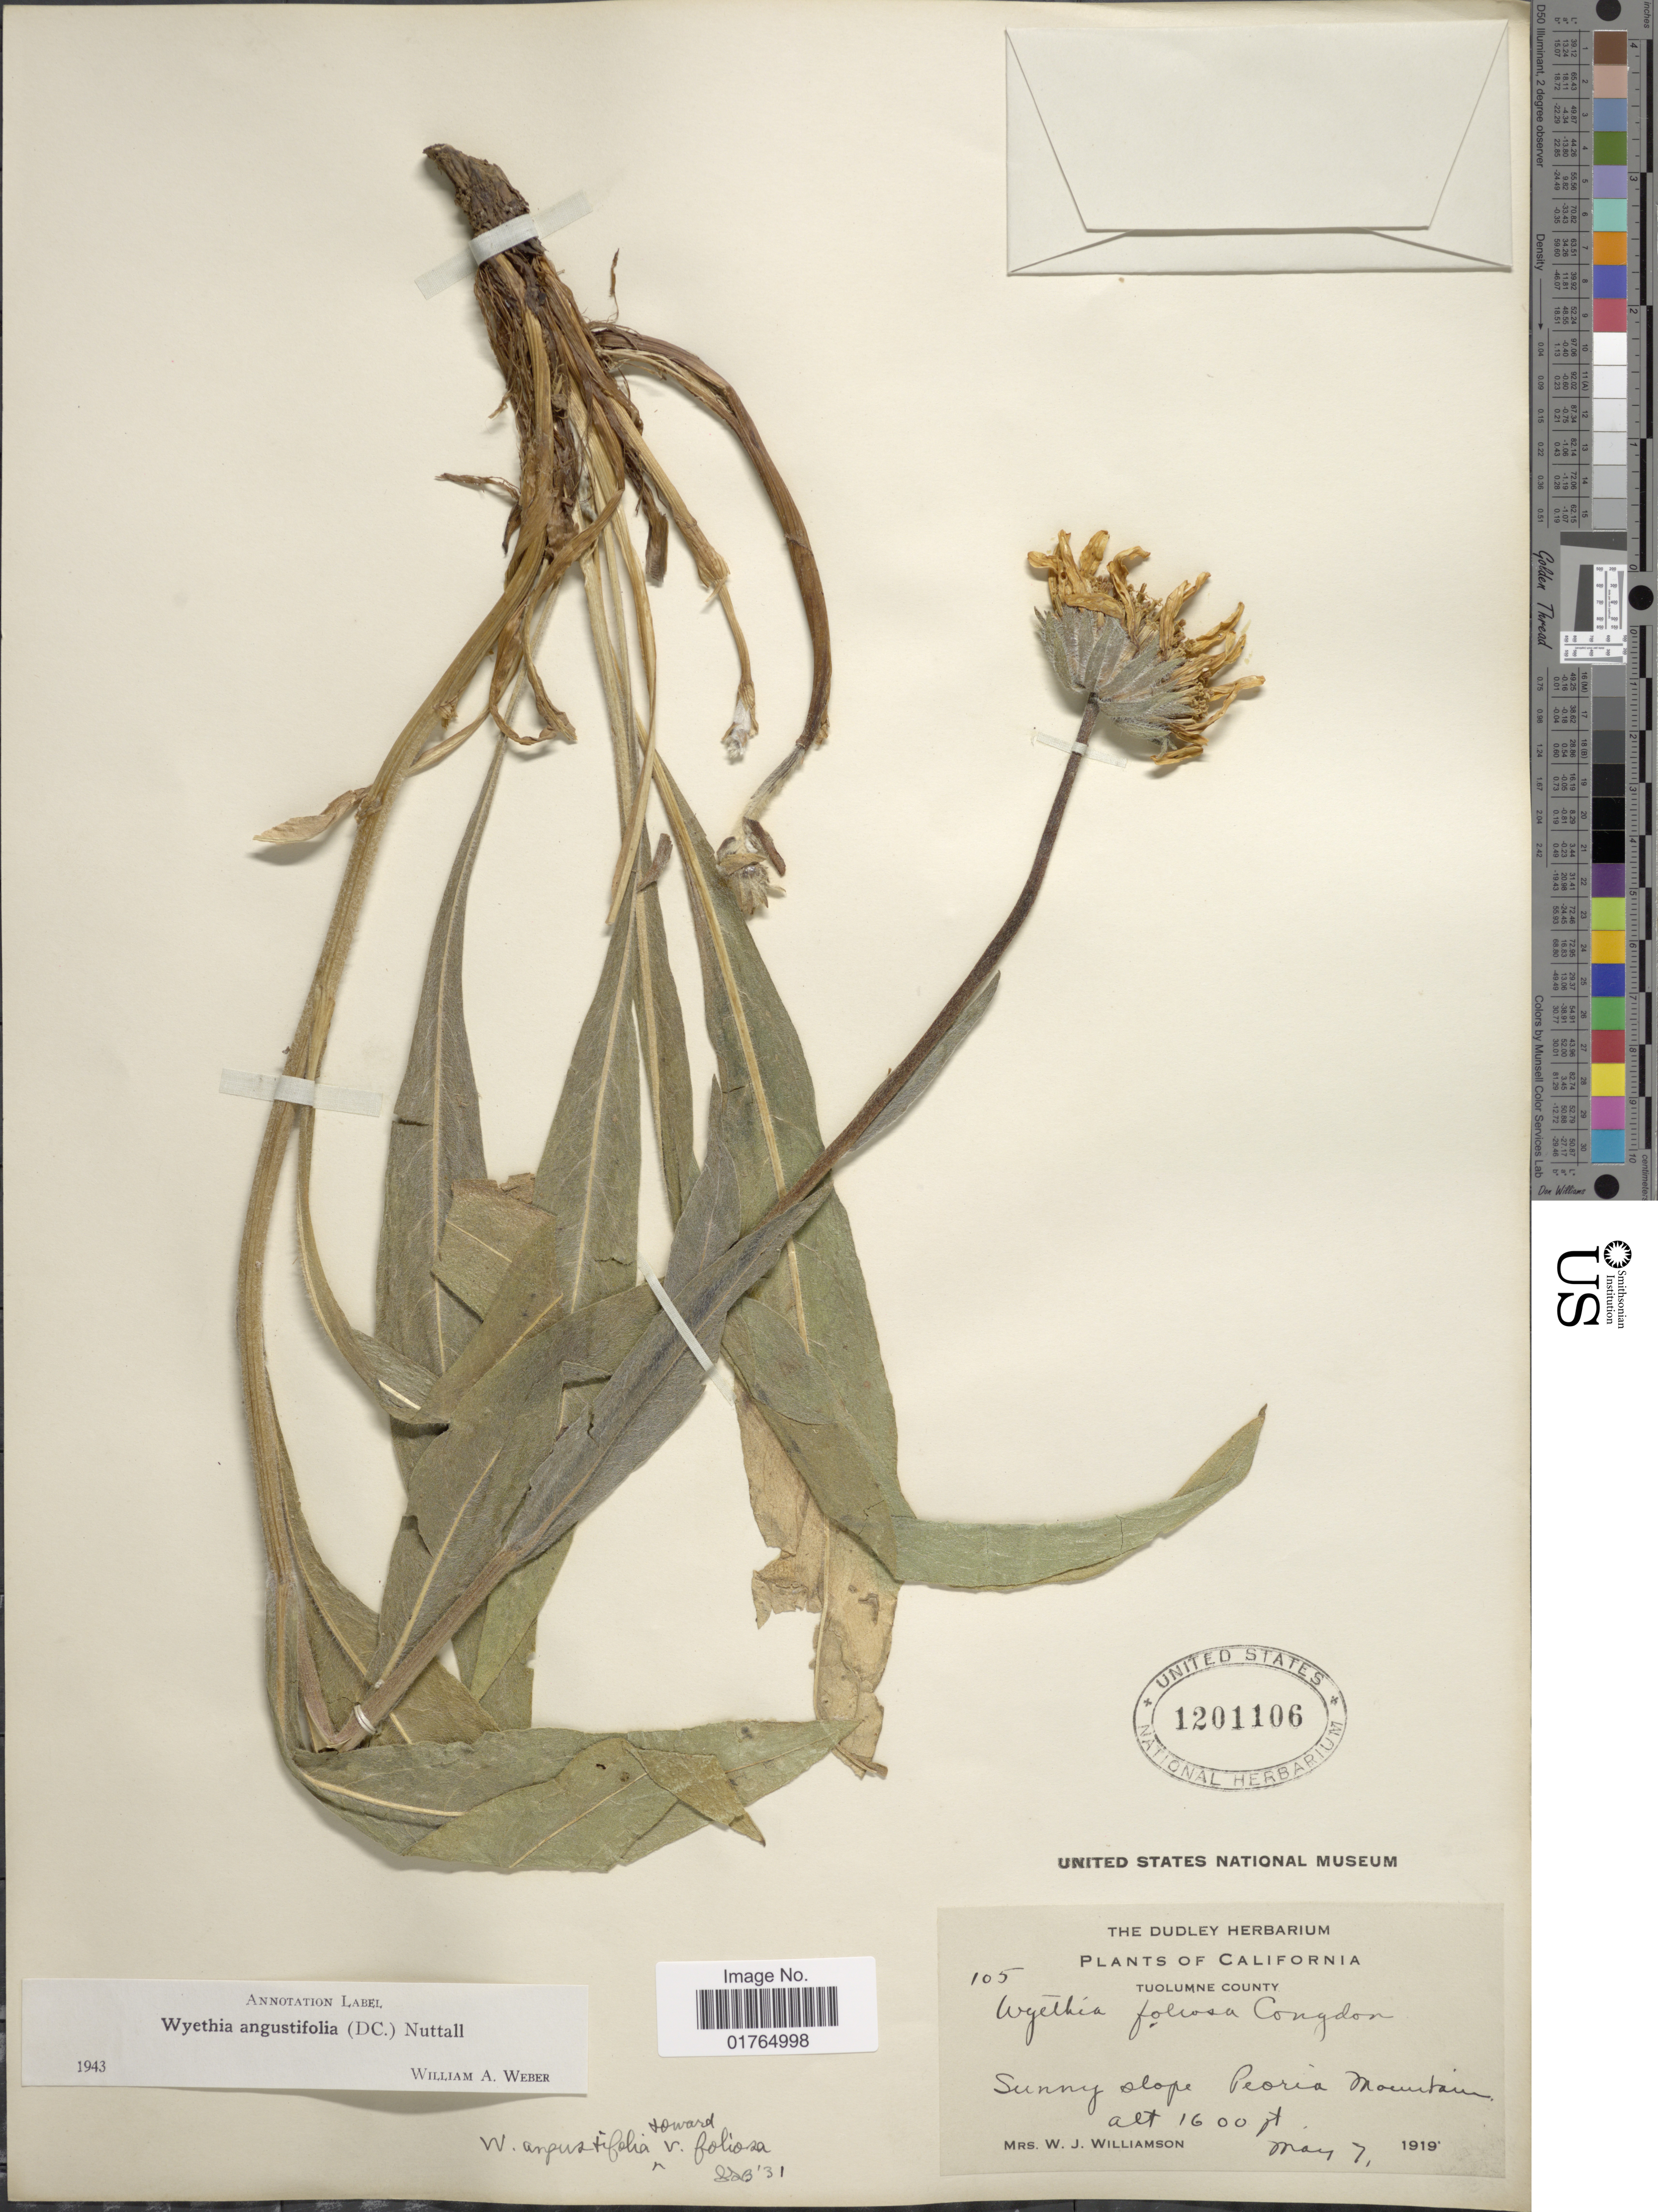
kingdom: Plantae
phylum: Tracheophyta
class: Magnoliopsida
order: Asterales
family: Asteraceae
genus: Wyethia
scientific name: Wyethia angustifolia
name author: (DC.) Nutt.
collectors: W. Williamson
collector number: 105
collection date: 1919-05-07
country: United States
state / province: California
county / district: Tuolumne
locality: Tuolumne County, sunny slope Peoria Mountain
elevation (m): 488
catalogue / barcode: US 1201106